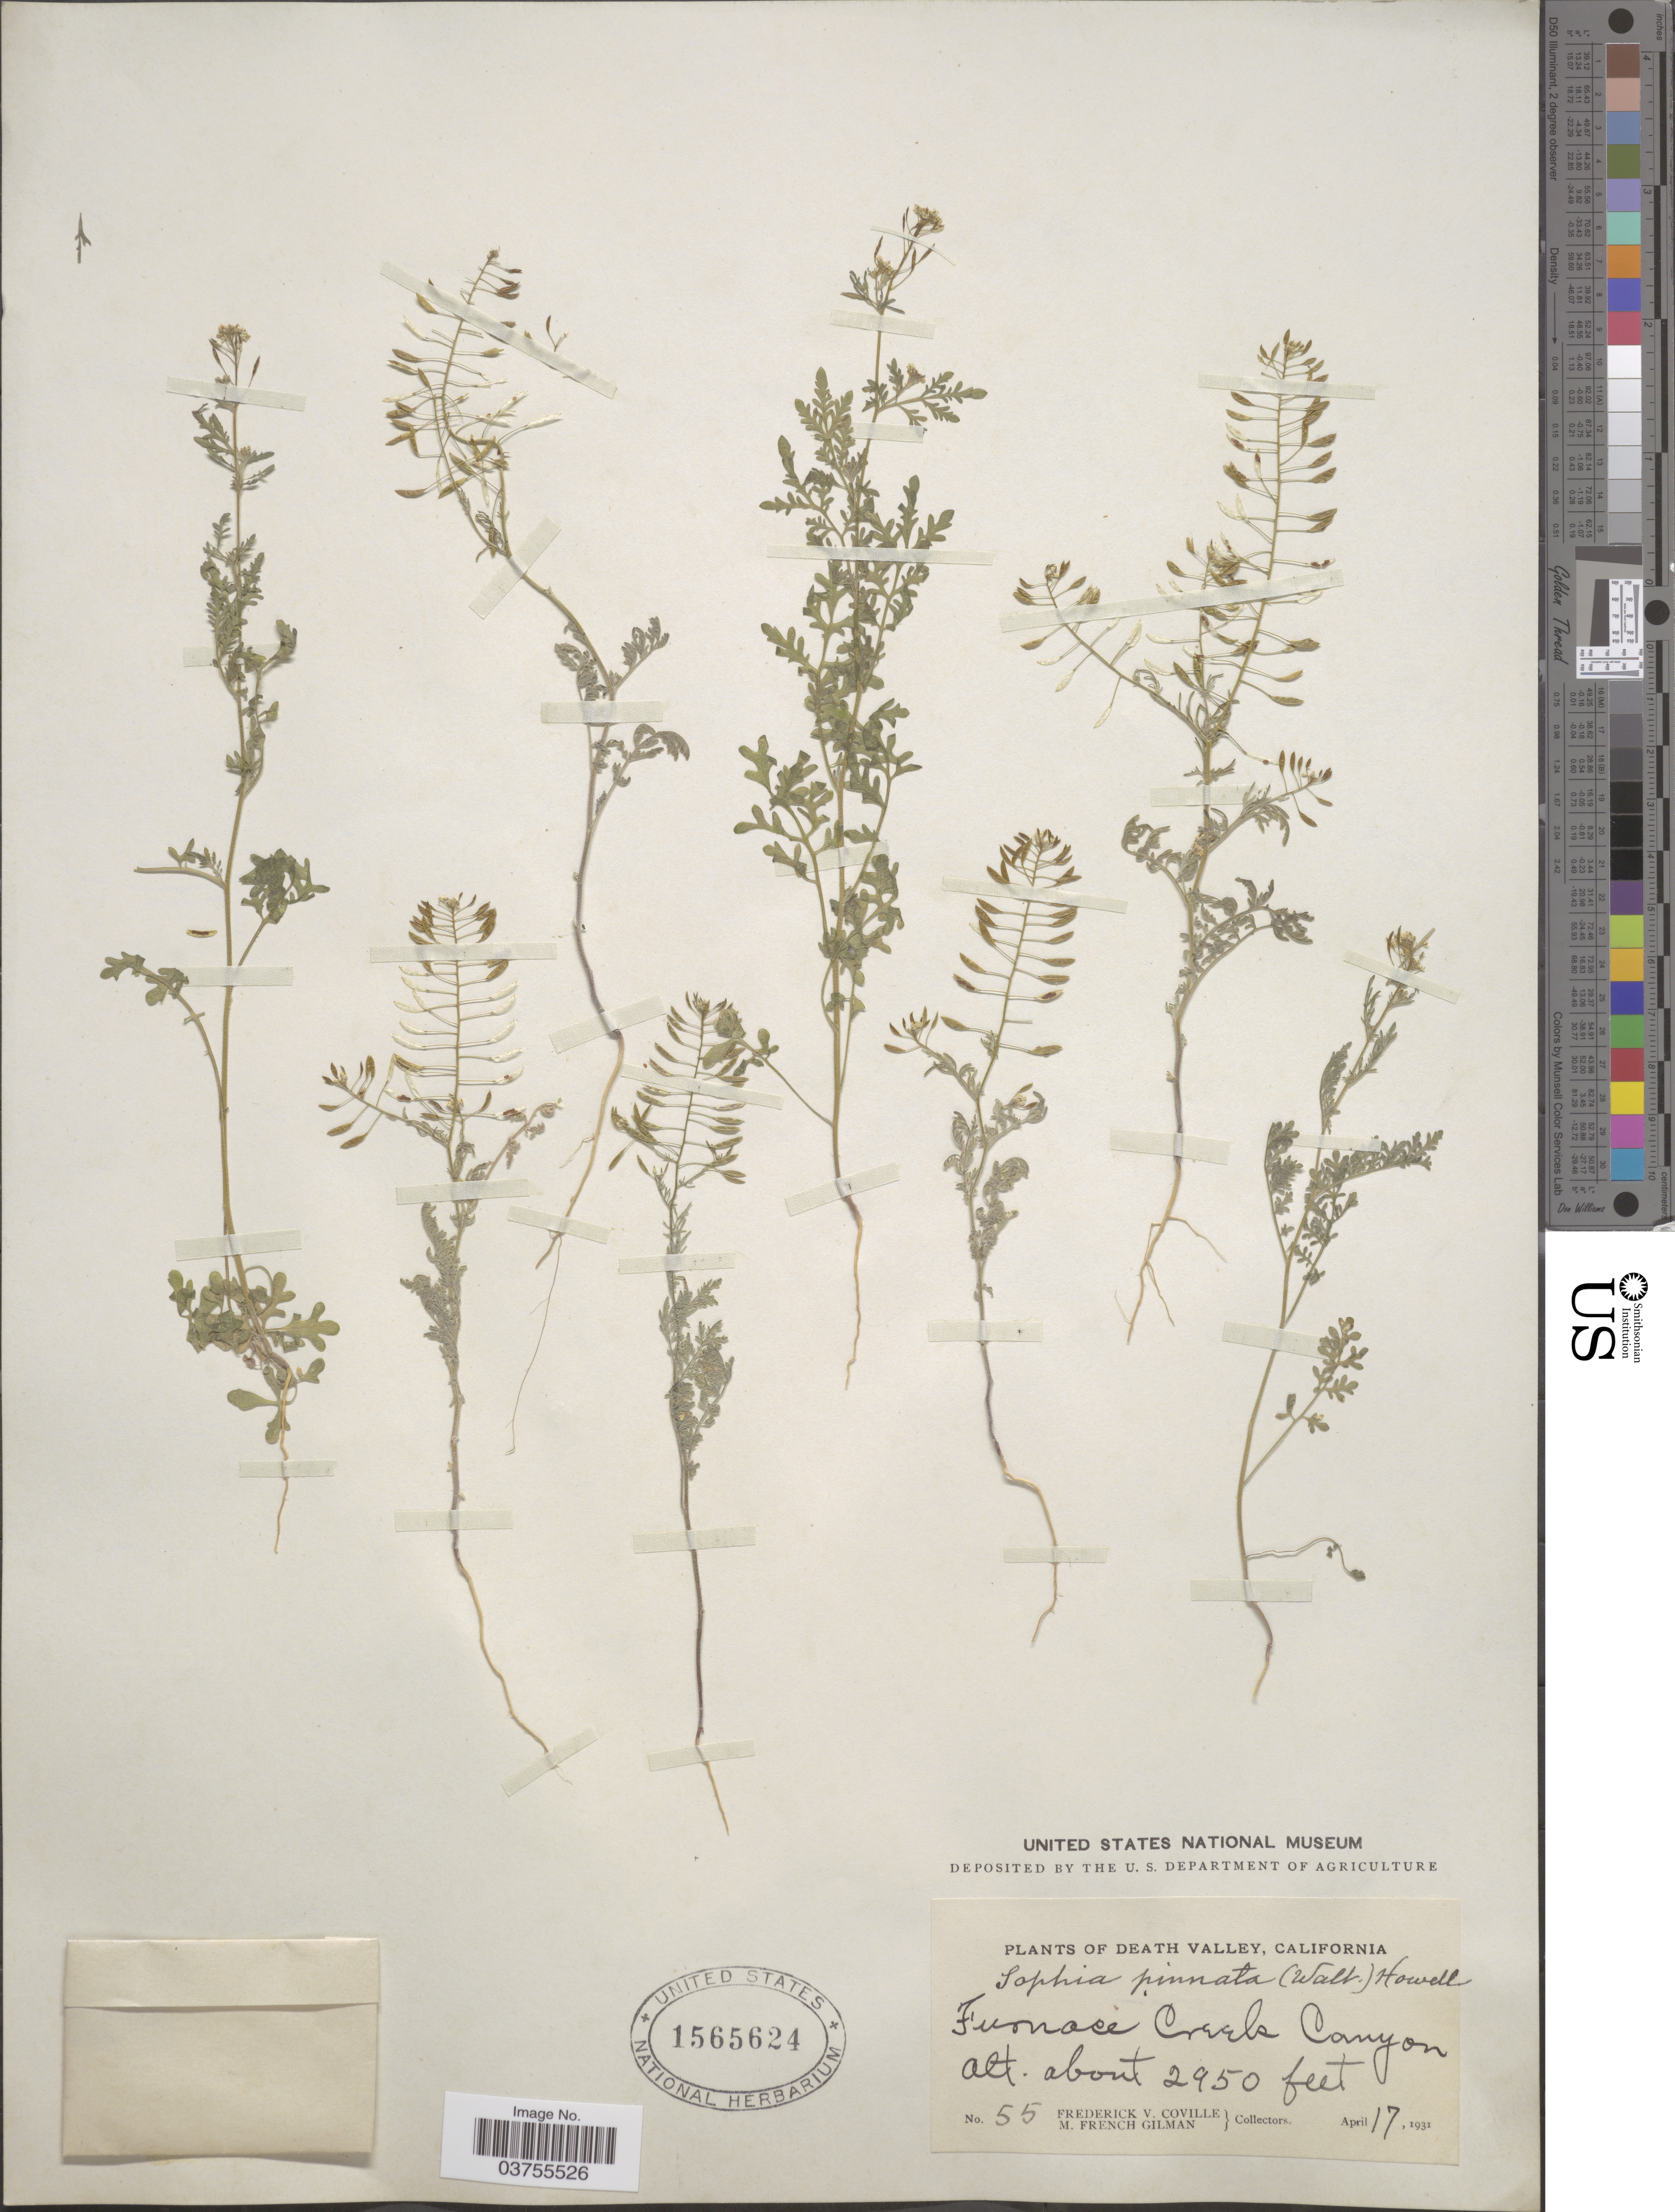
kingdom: Plantae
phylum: Tracheophyta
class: Magnoliopsida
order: Brassicales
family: Brassicaceae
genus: Descurainia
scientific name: Descurainia sp.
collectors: F. V. Coville & M. F. Gilman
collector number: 55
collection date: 1931-04-17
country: United States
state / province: California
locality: Death Valley. Furnace Creek Canyon.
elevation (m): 899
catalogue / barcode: US 1565624